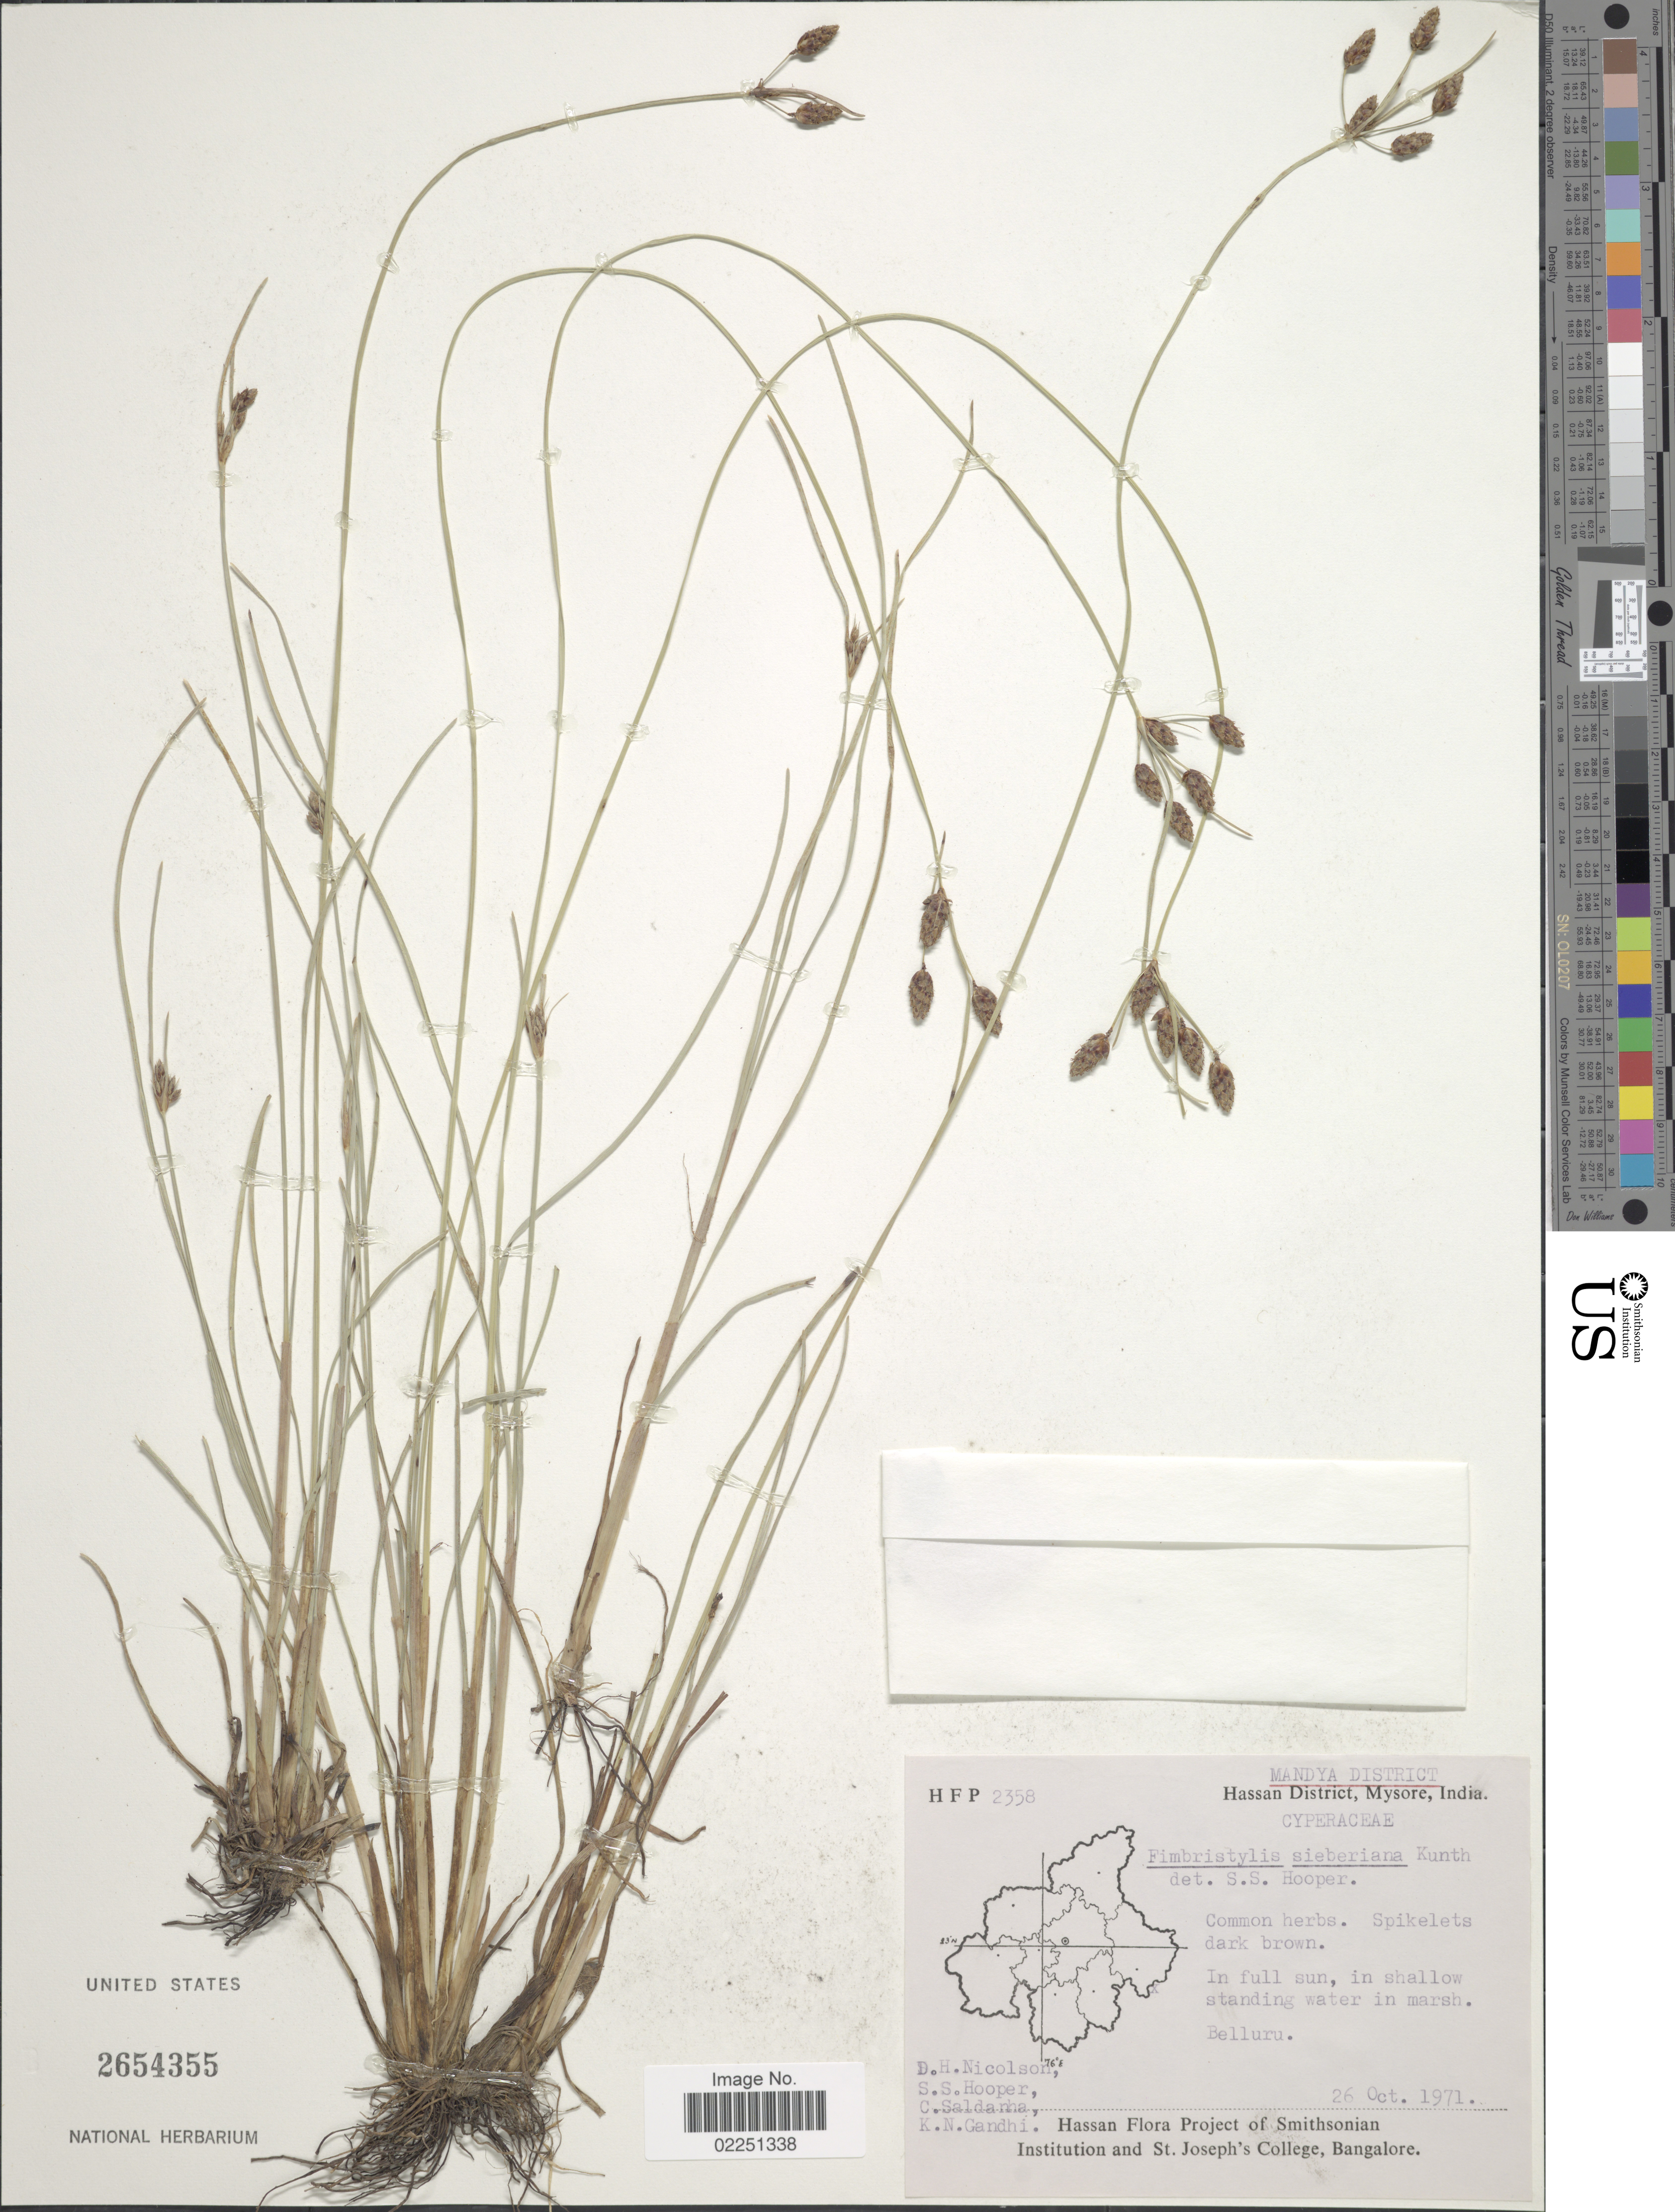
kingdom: Plantae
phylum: Tracheophyta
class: Liliopsida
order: Poales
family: Cyperaceae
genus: Fimbristylis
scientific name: Fimbristylis ferruginea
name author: (L.) Vahl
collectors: D. H. Nicolson, S. S. Hooper, C. Saldanha & K. N. Gandhi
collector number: HFP2358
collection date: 1971-10-26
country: India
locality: Hassan District, Mysore. Belluru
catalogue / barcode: US 2654355